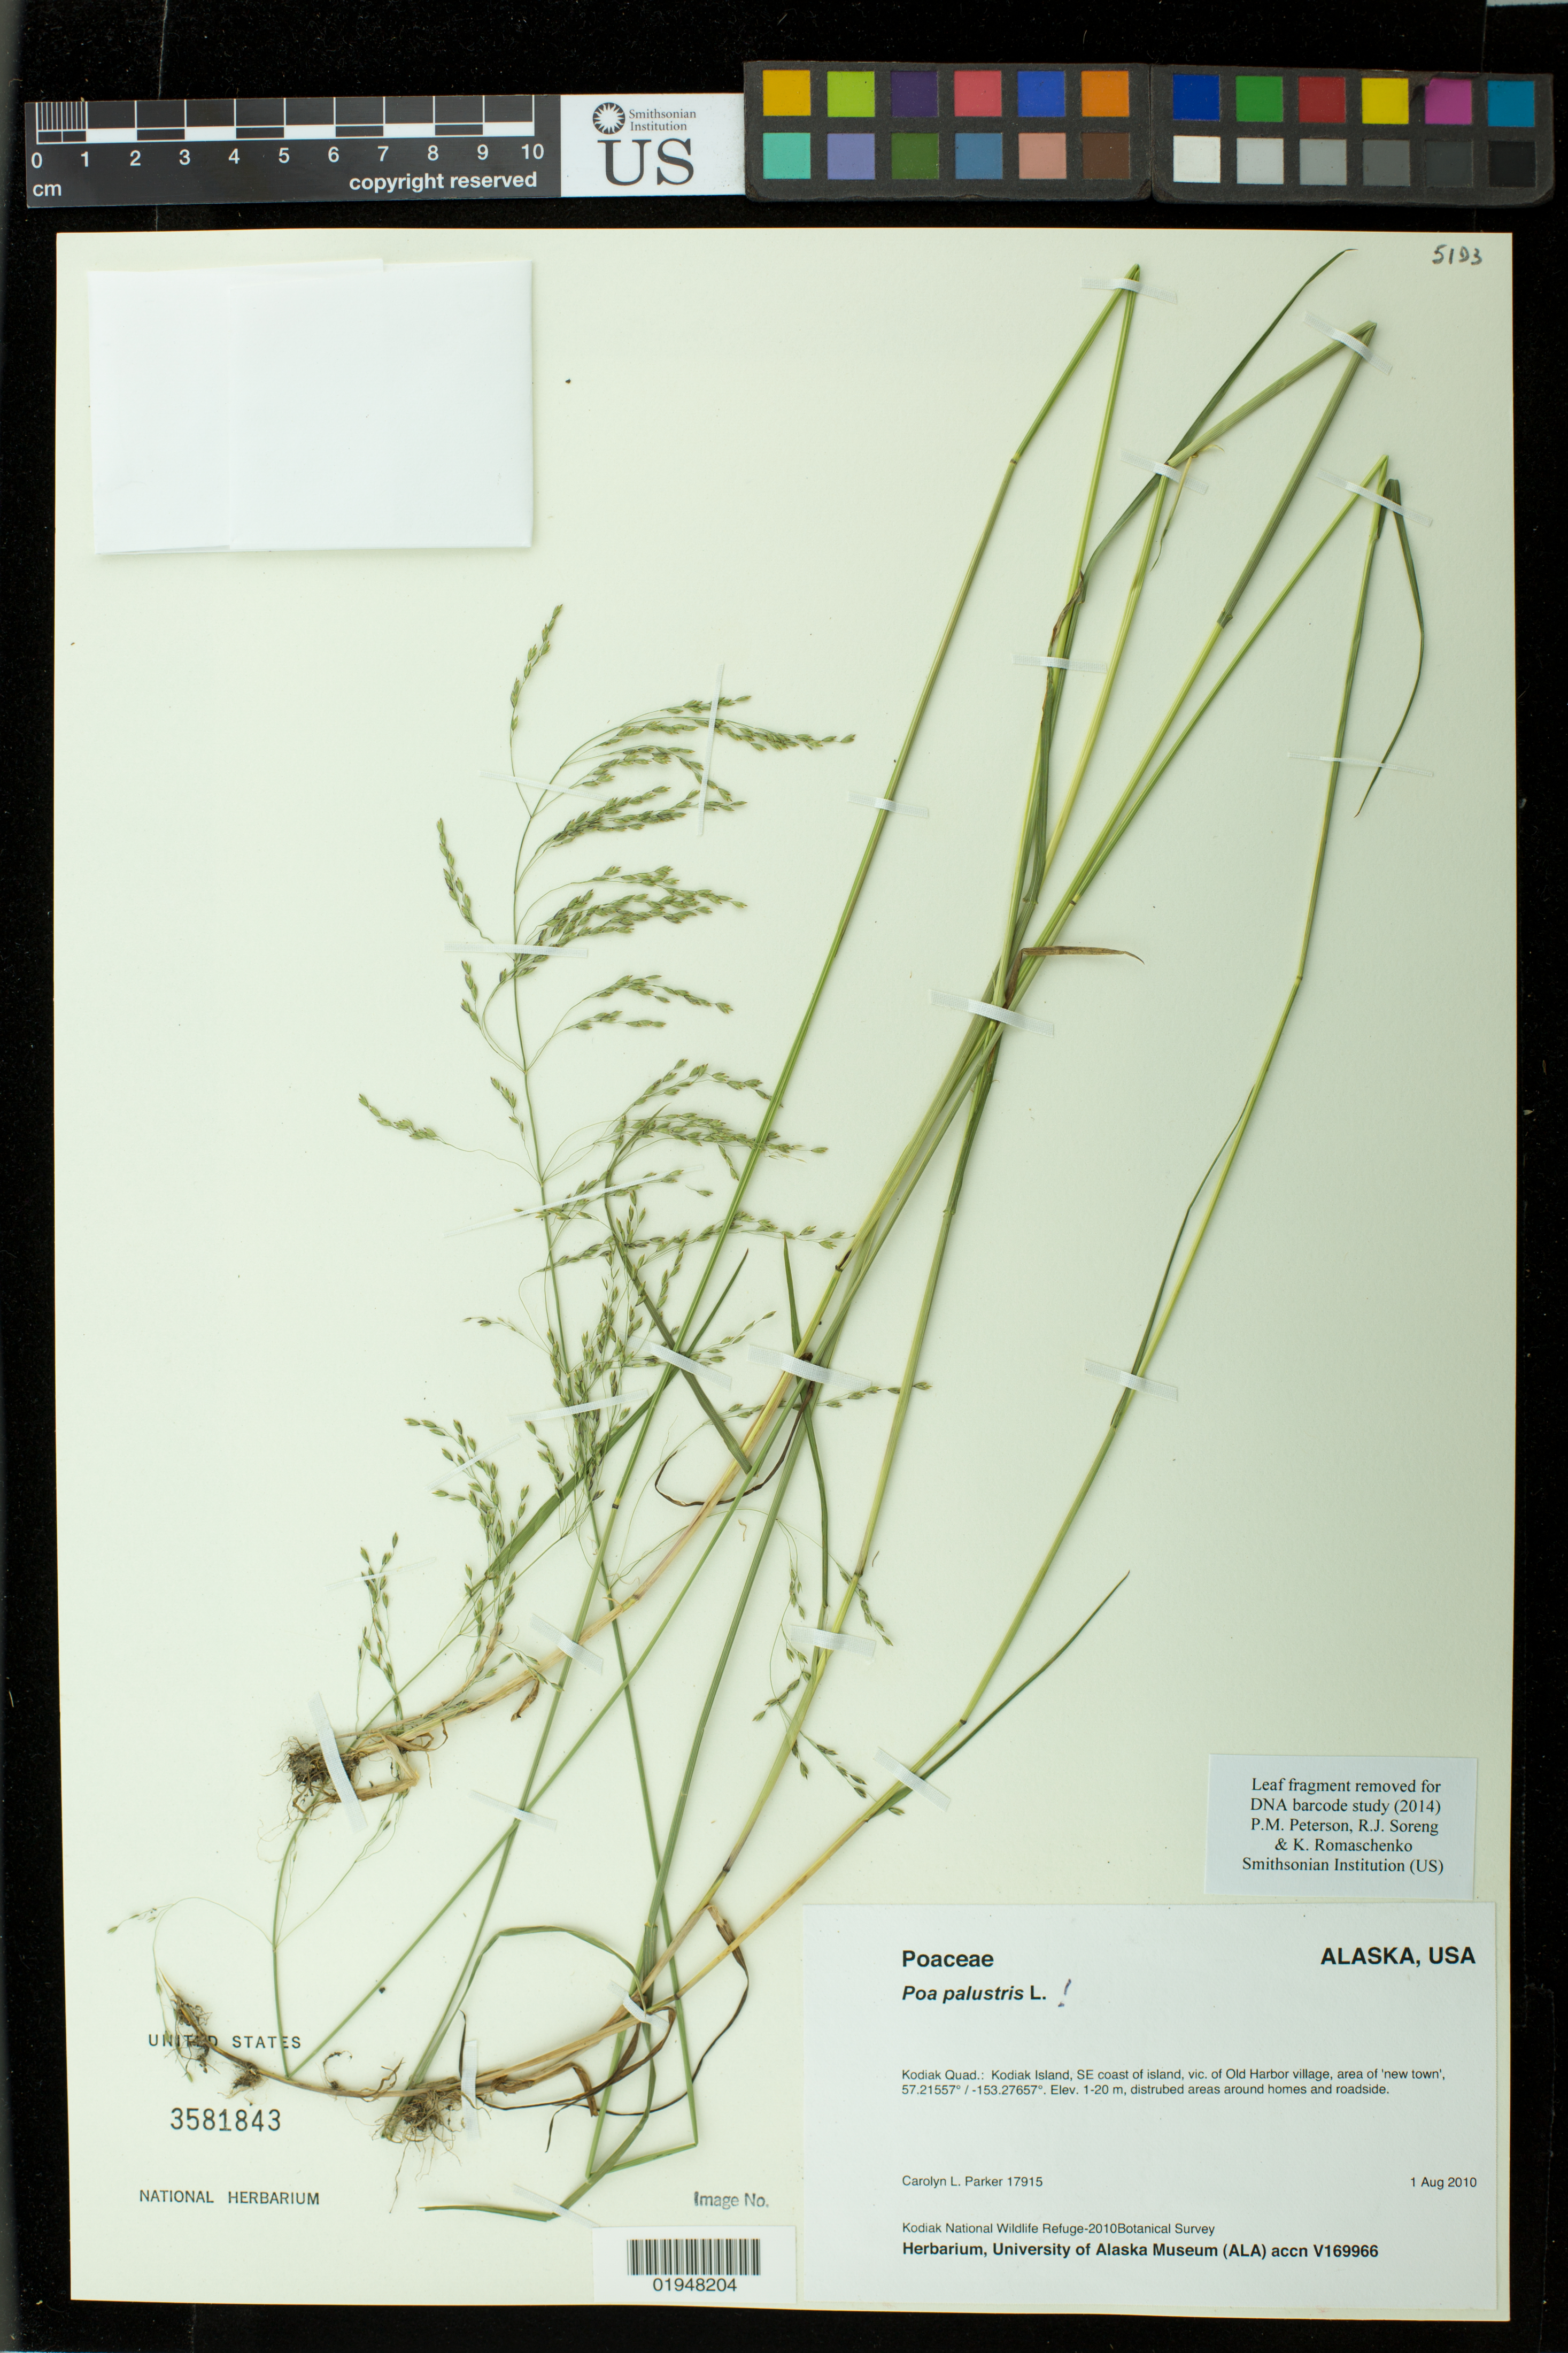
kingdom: Plantae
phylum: Tracheophyta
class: Liliopsida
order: Poales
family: Poaceae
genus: Poa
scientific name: Poa palustris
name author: L.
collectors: C. L. Parker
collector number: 17915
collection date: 2010-08-01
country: United States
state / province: Alaska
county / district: Kodiak Island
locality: Kodiak Quad.: Kodiak Island, Se coast of island, vic. of Old Harbor village, area of 'new town'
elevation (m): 1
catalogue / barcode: US 3581843